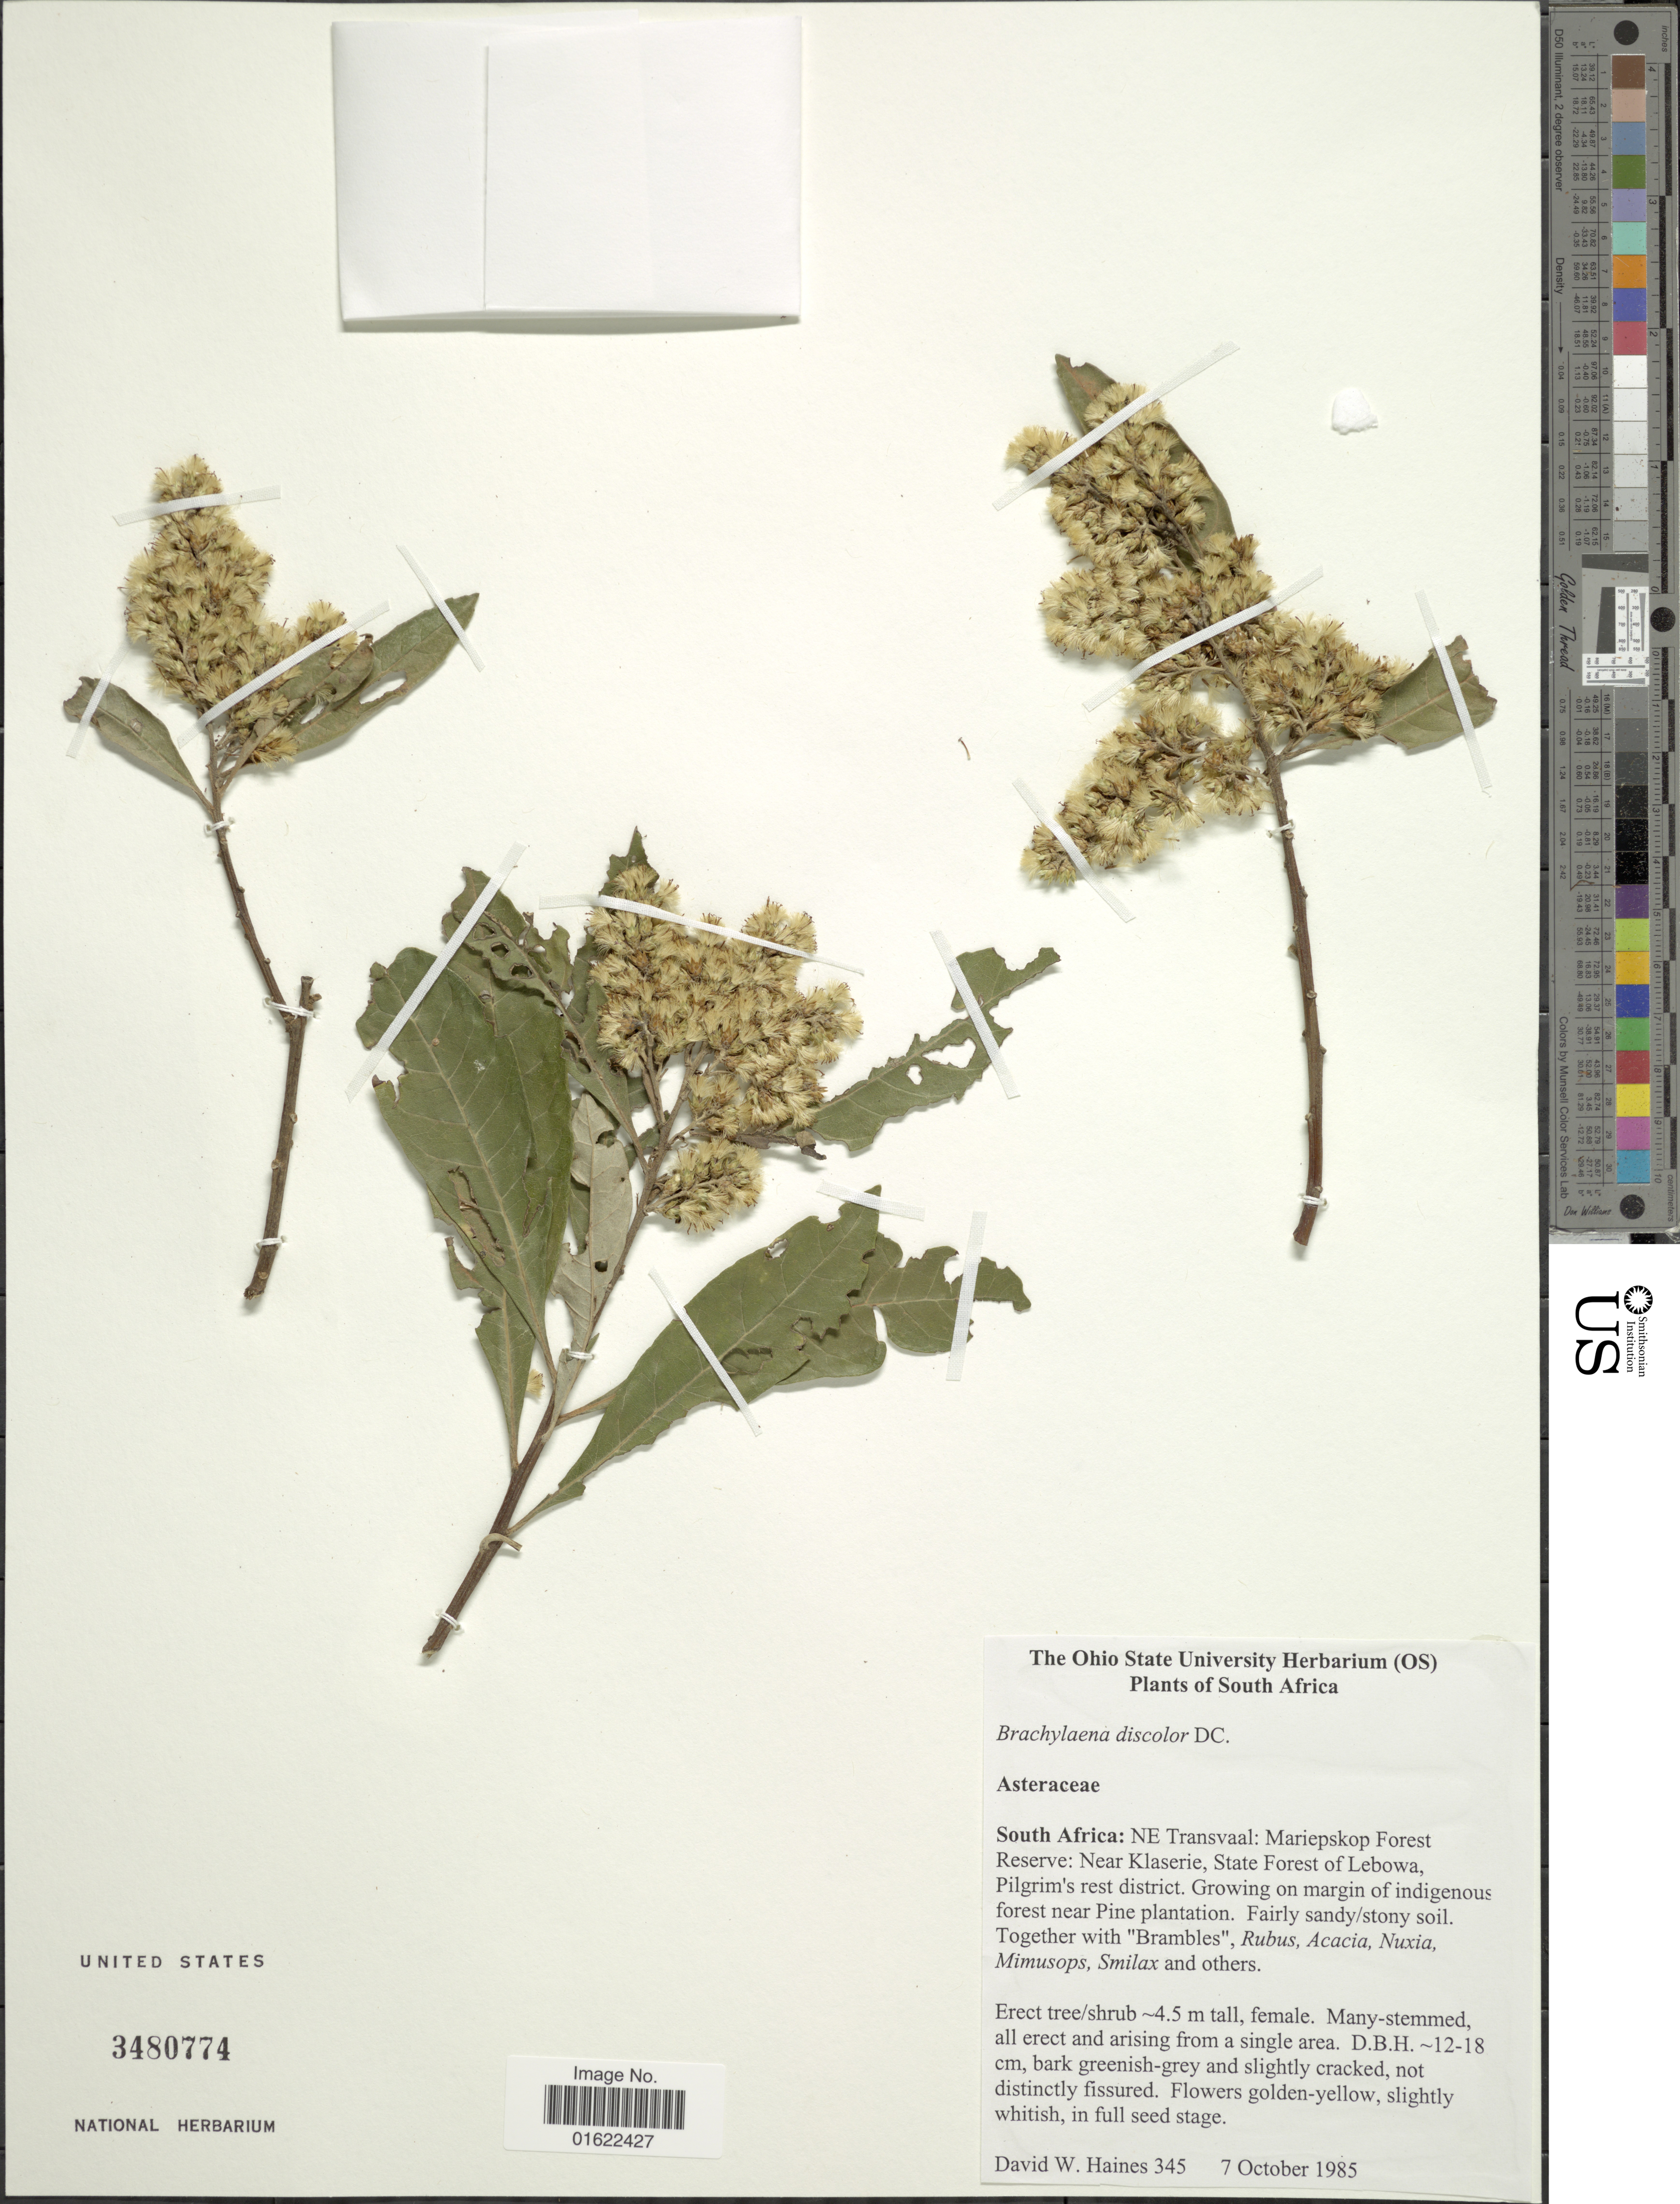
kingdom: Plantae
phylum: Tracheophyta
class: Magnoliopsida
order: Asterales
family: Asteraceae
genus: Brachylaena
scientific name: Brachylaena discolor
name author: DC.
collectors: D. Haines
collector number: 345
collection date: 1985-10-07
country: South Africa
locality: NE Transvaal: Mariepskop Forest Reserve: Near Klaserie, State Forest of Lebowa, Pilgrim's rest district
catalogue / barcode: US 3480774